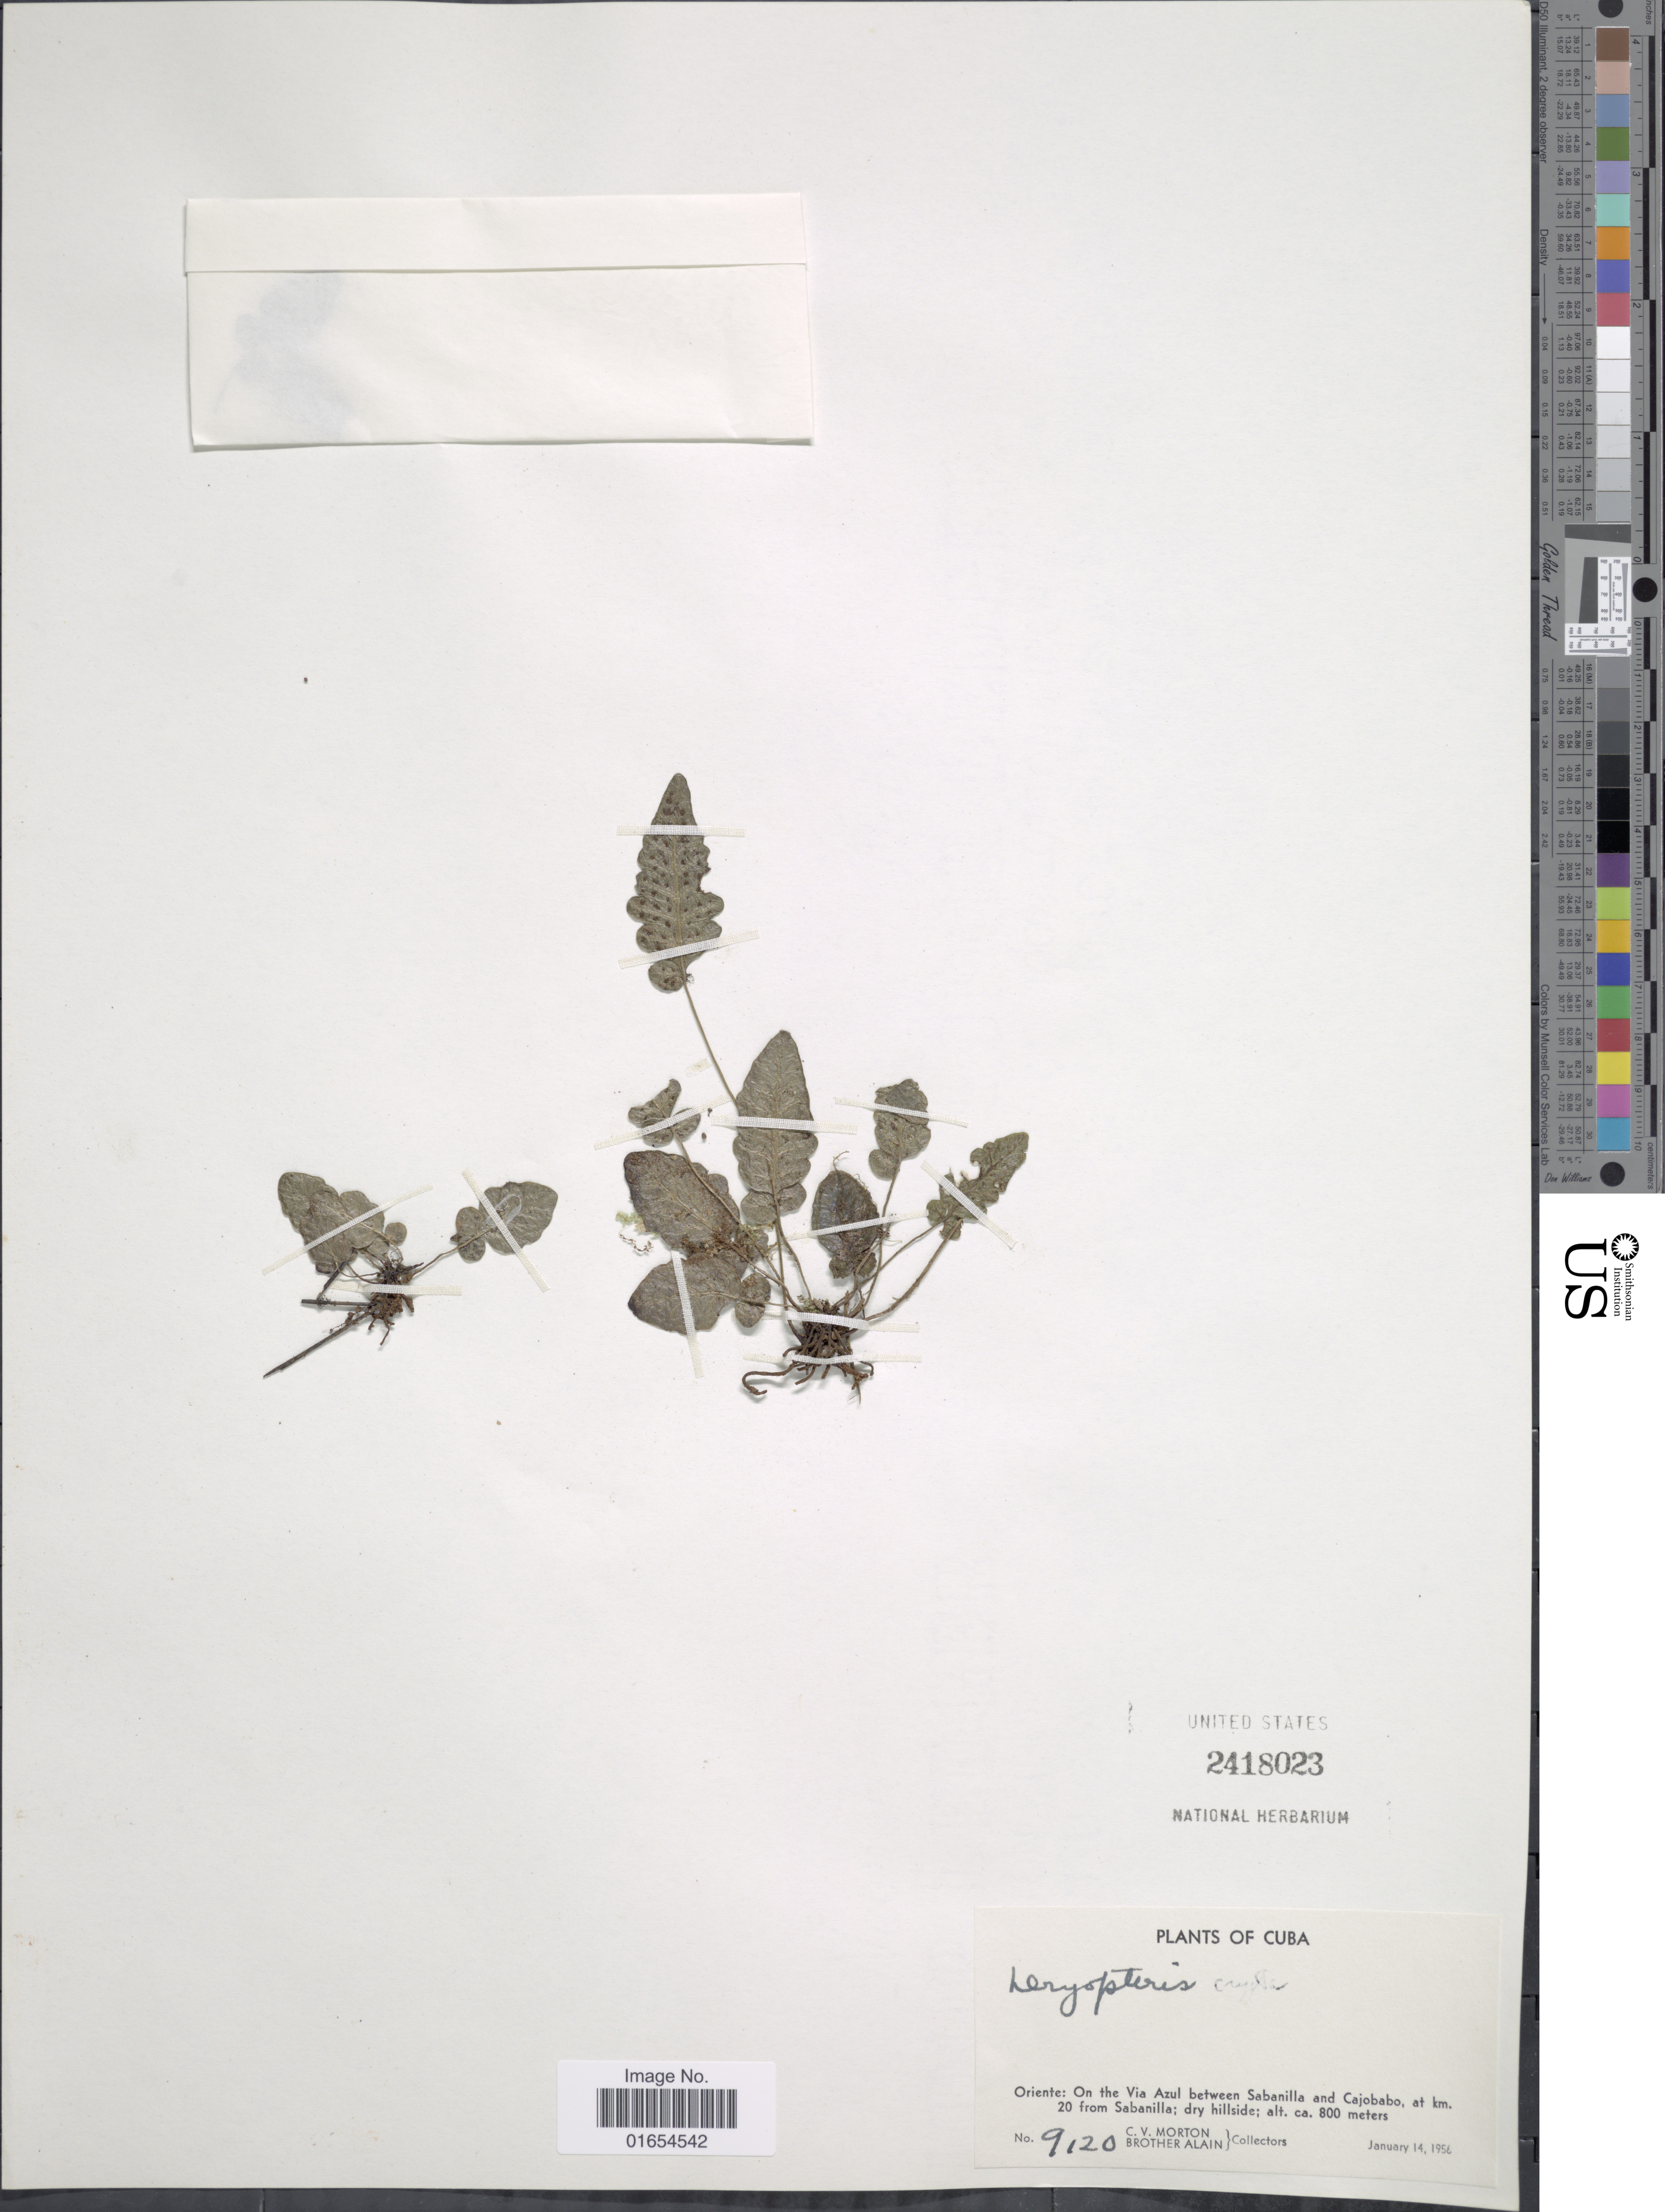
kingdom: Plantae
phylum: Tracheophyta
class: Polypodiopsida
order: Polypodiales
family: Thelypteridaceae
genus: Goniopteris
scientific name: Goniopteris crypta (Underw. & Maxon) comb. nov., ined 2015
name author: (Underw. & Maxon)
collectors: C. V. Morton & Bro. Alain - DO NOT USE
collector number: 9120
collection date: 1956-01-14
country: Cuba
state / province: Oriente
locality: On the Via Azul between Sabanilla and Cajobabo, at km. 20 from Sabanilla; dry hillside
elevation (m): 800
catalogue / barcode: US 2418023